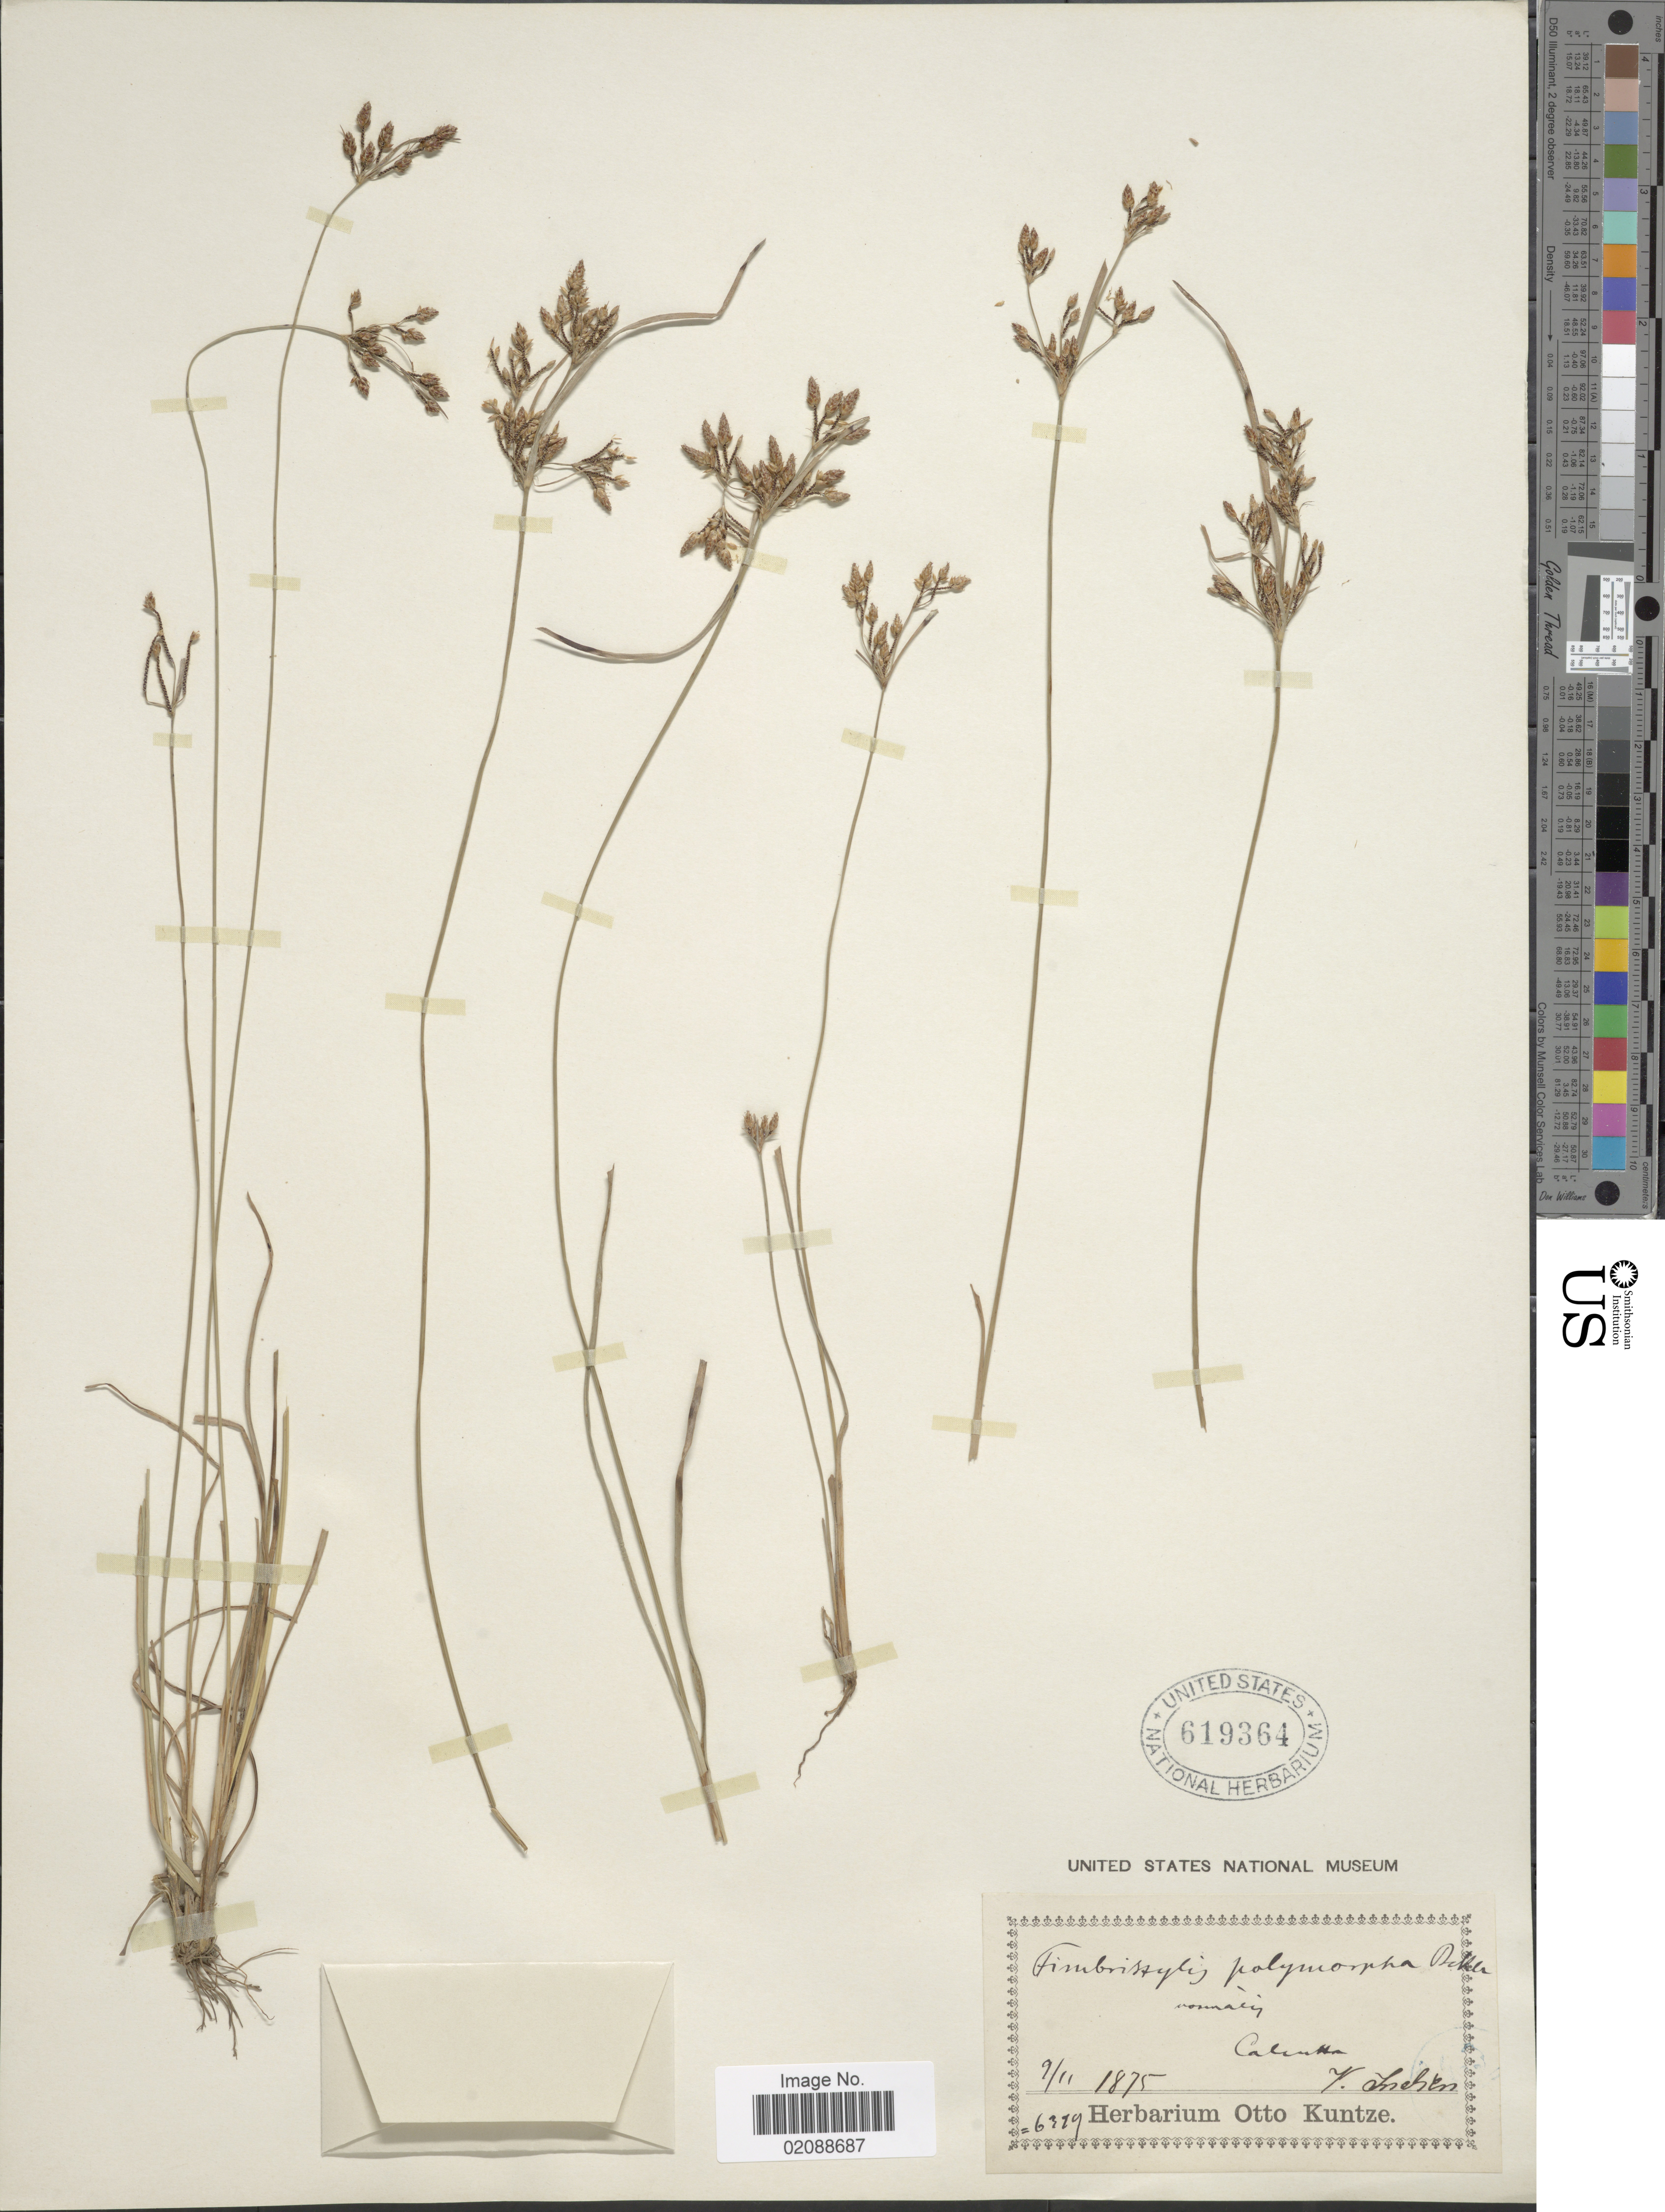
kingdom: Plantae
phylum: Tracheophyta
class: Liliopsida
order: Poales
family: Cyperaceae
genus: Fimbristylis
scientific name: Fimbristylis annua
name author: (All.) Roem. & Schult.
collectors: ex Herb. O. Kuntze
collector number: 6329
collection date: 1875-09-11 or 1875-11-09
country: India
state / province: West Bengal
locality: Calcutta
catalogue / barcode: US 619364